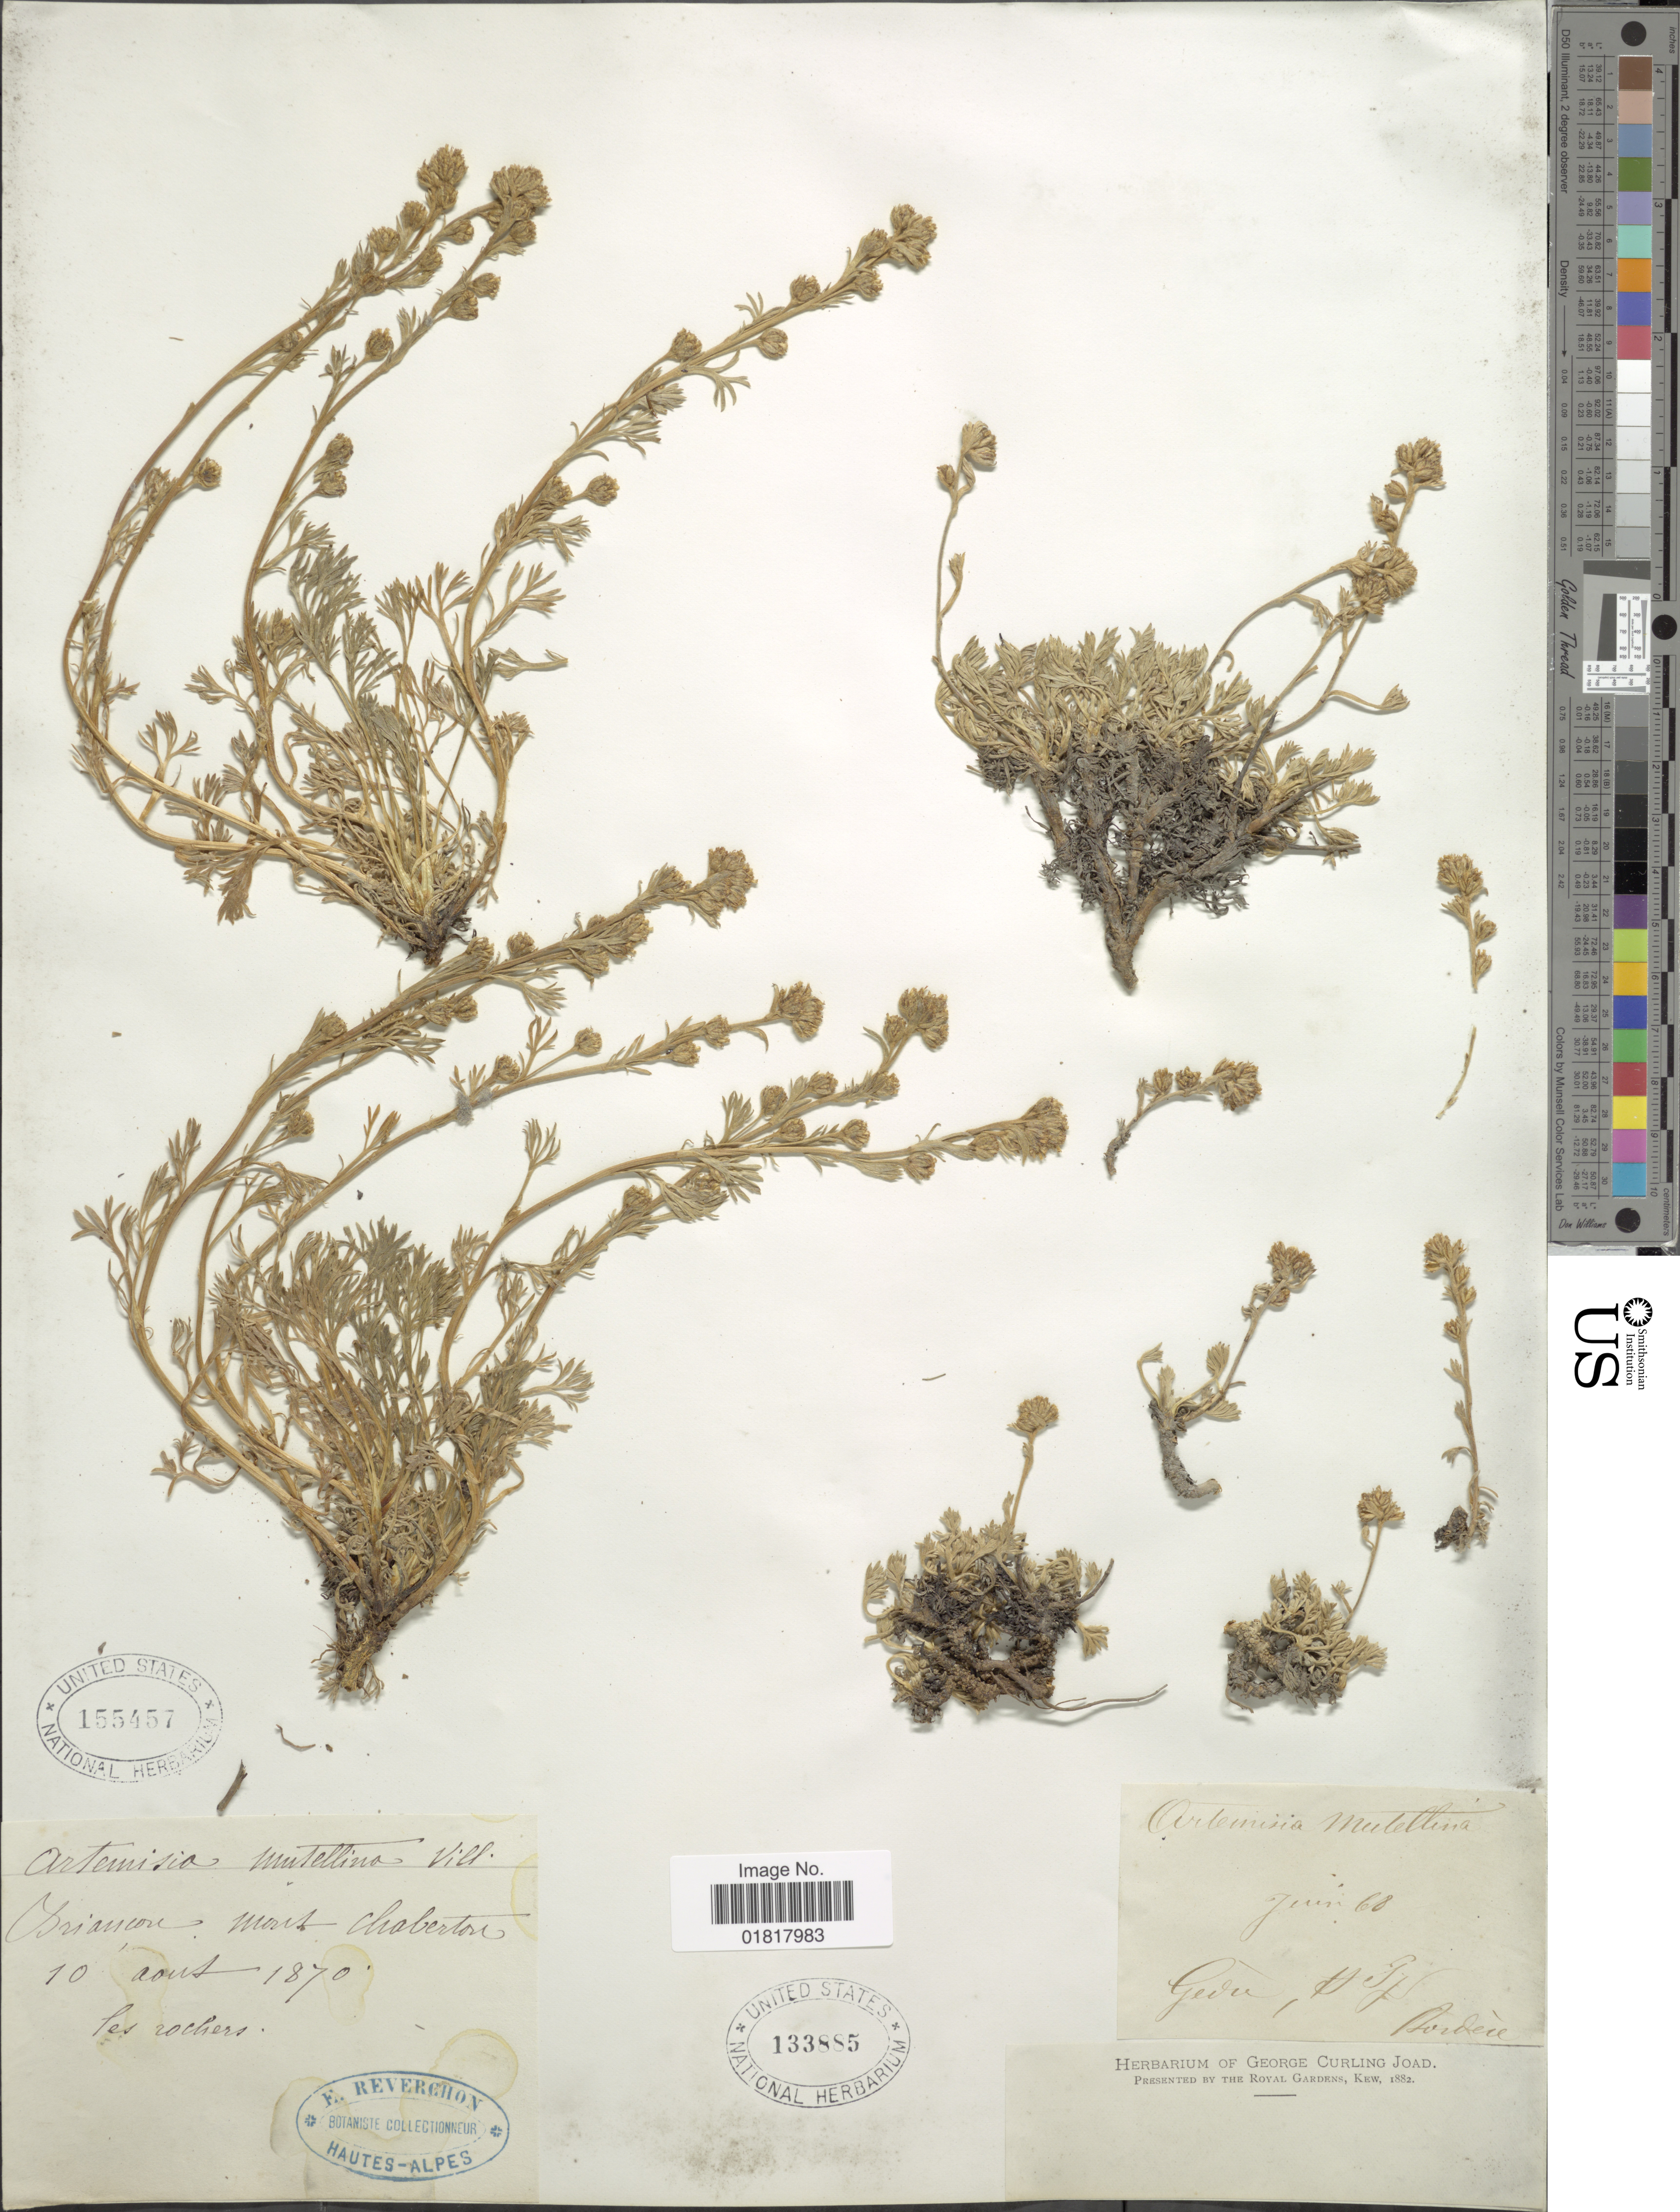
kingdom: Plantae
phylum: Tracheophyta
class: Magnoliopsida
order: Asterales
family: Asteraceae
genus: Artemisia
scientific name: Artemisia mutellina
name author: Vill.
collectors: E. Reverchon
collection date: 1870-08-10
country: France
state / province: Provence-Alpes-Côte d'Azur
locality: Briançon, Mont Chaberton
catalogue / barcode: US 155457-2